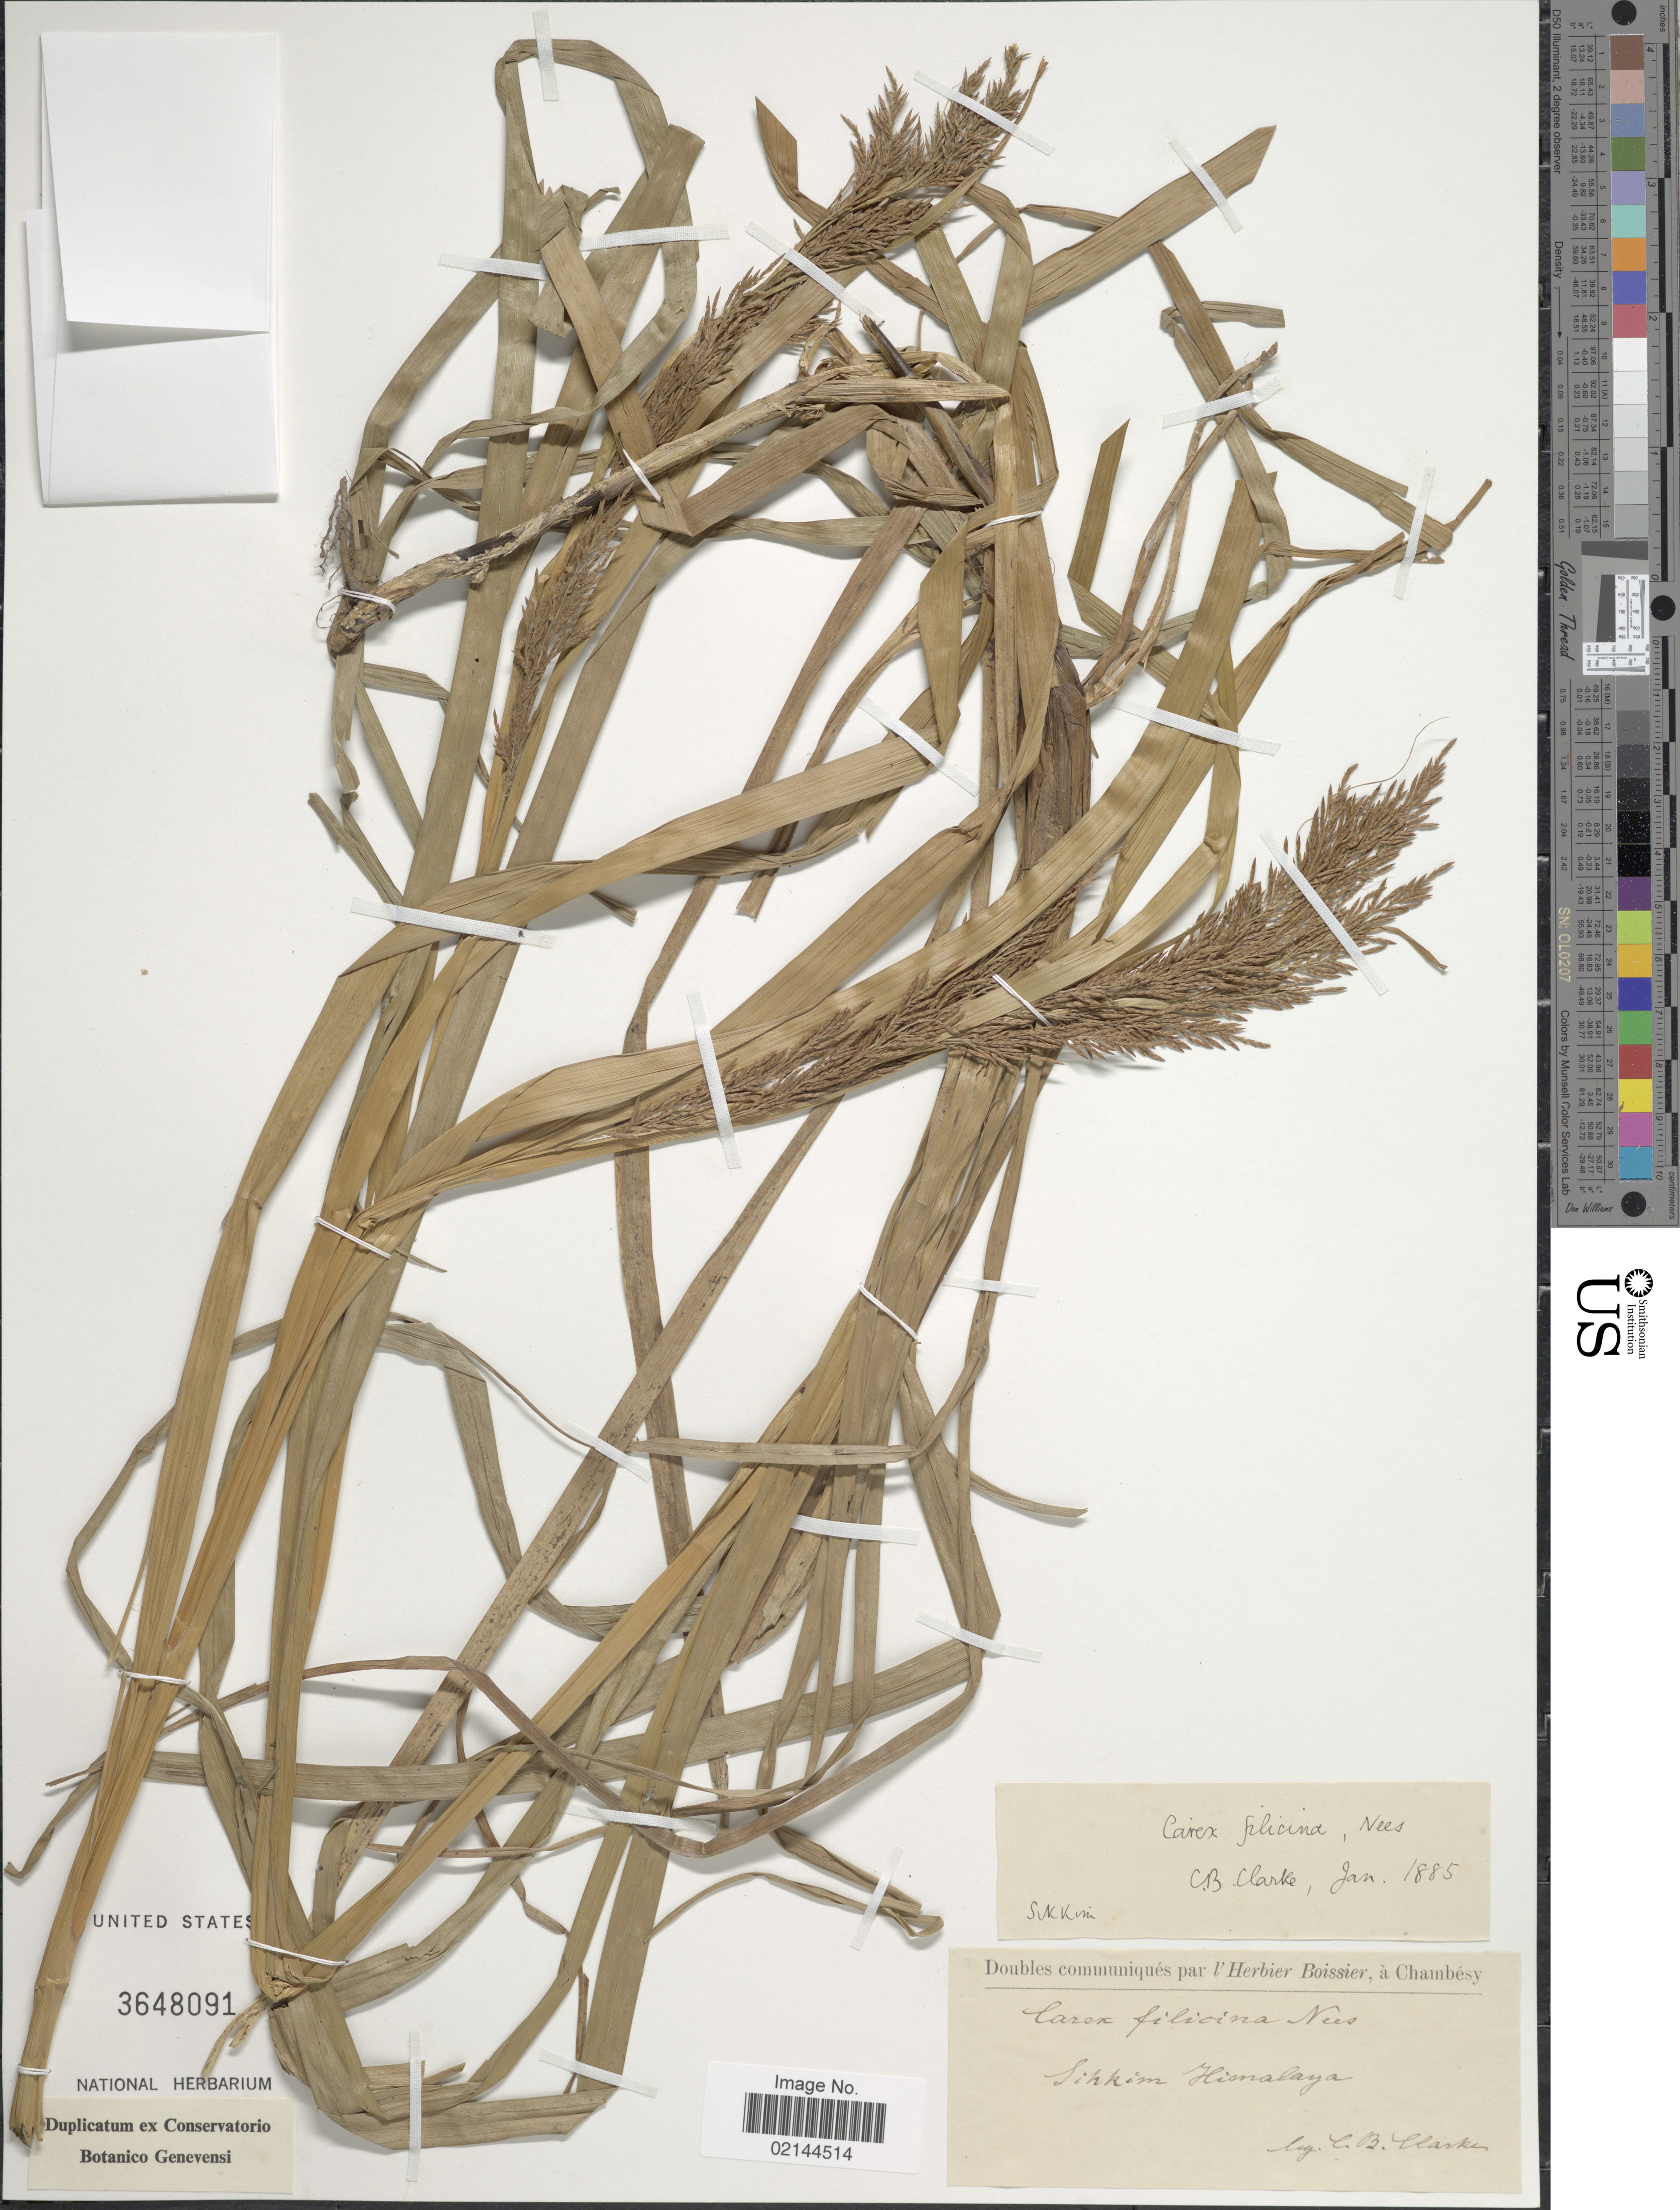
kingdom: Plantae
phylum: Tracheophyta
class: Liliopsida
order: Poales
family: Cyperaceae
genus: Carex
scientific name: Carex filicina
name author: Nees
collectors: C. B. Clarke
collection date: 1885-01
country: India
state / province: Sikkim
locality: Sikkim Himalaya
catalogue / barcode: US 3648091